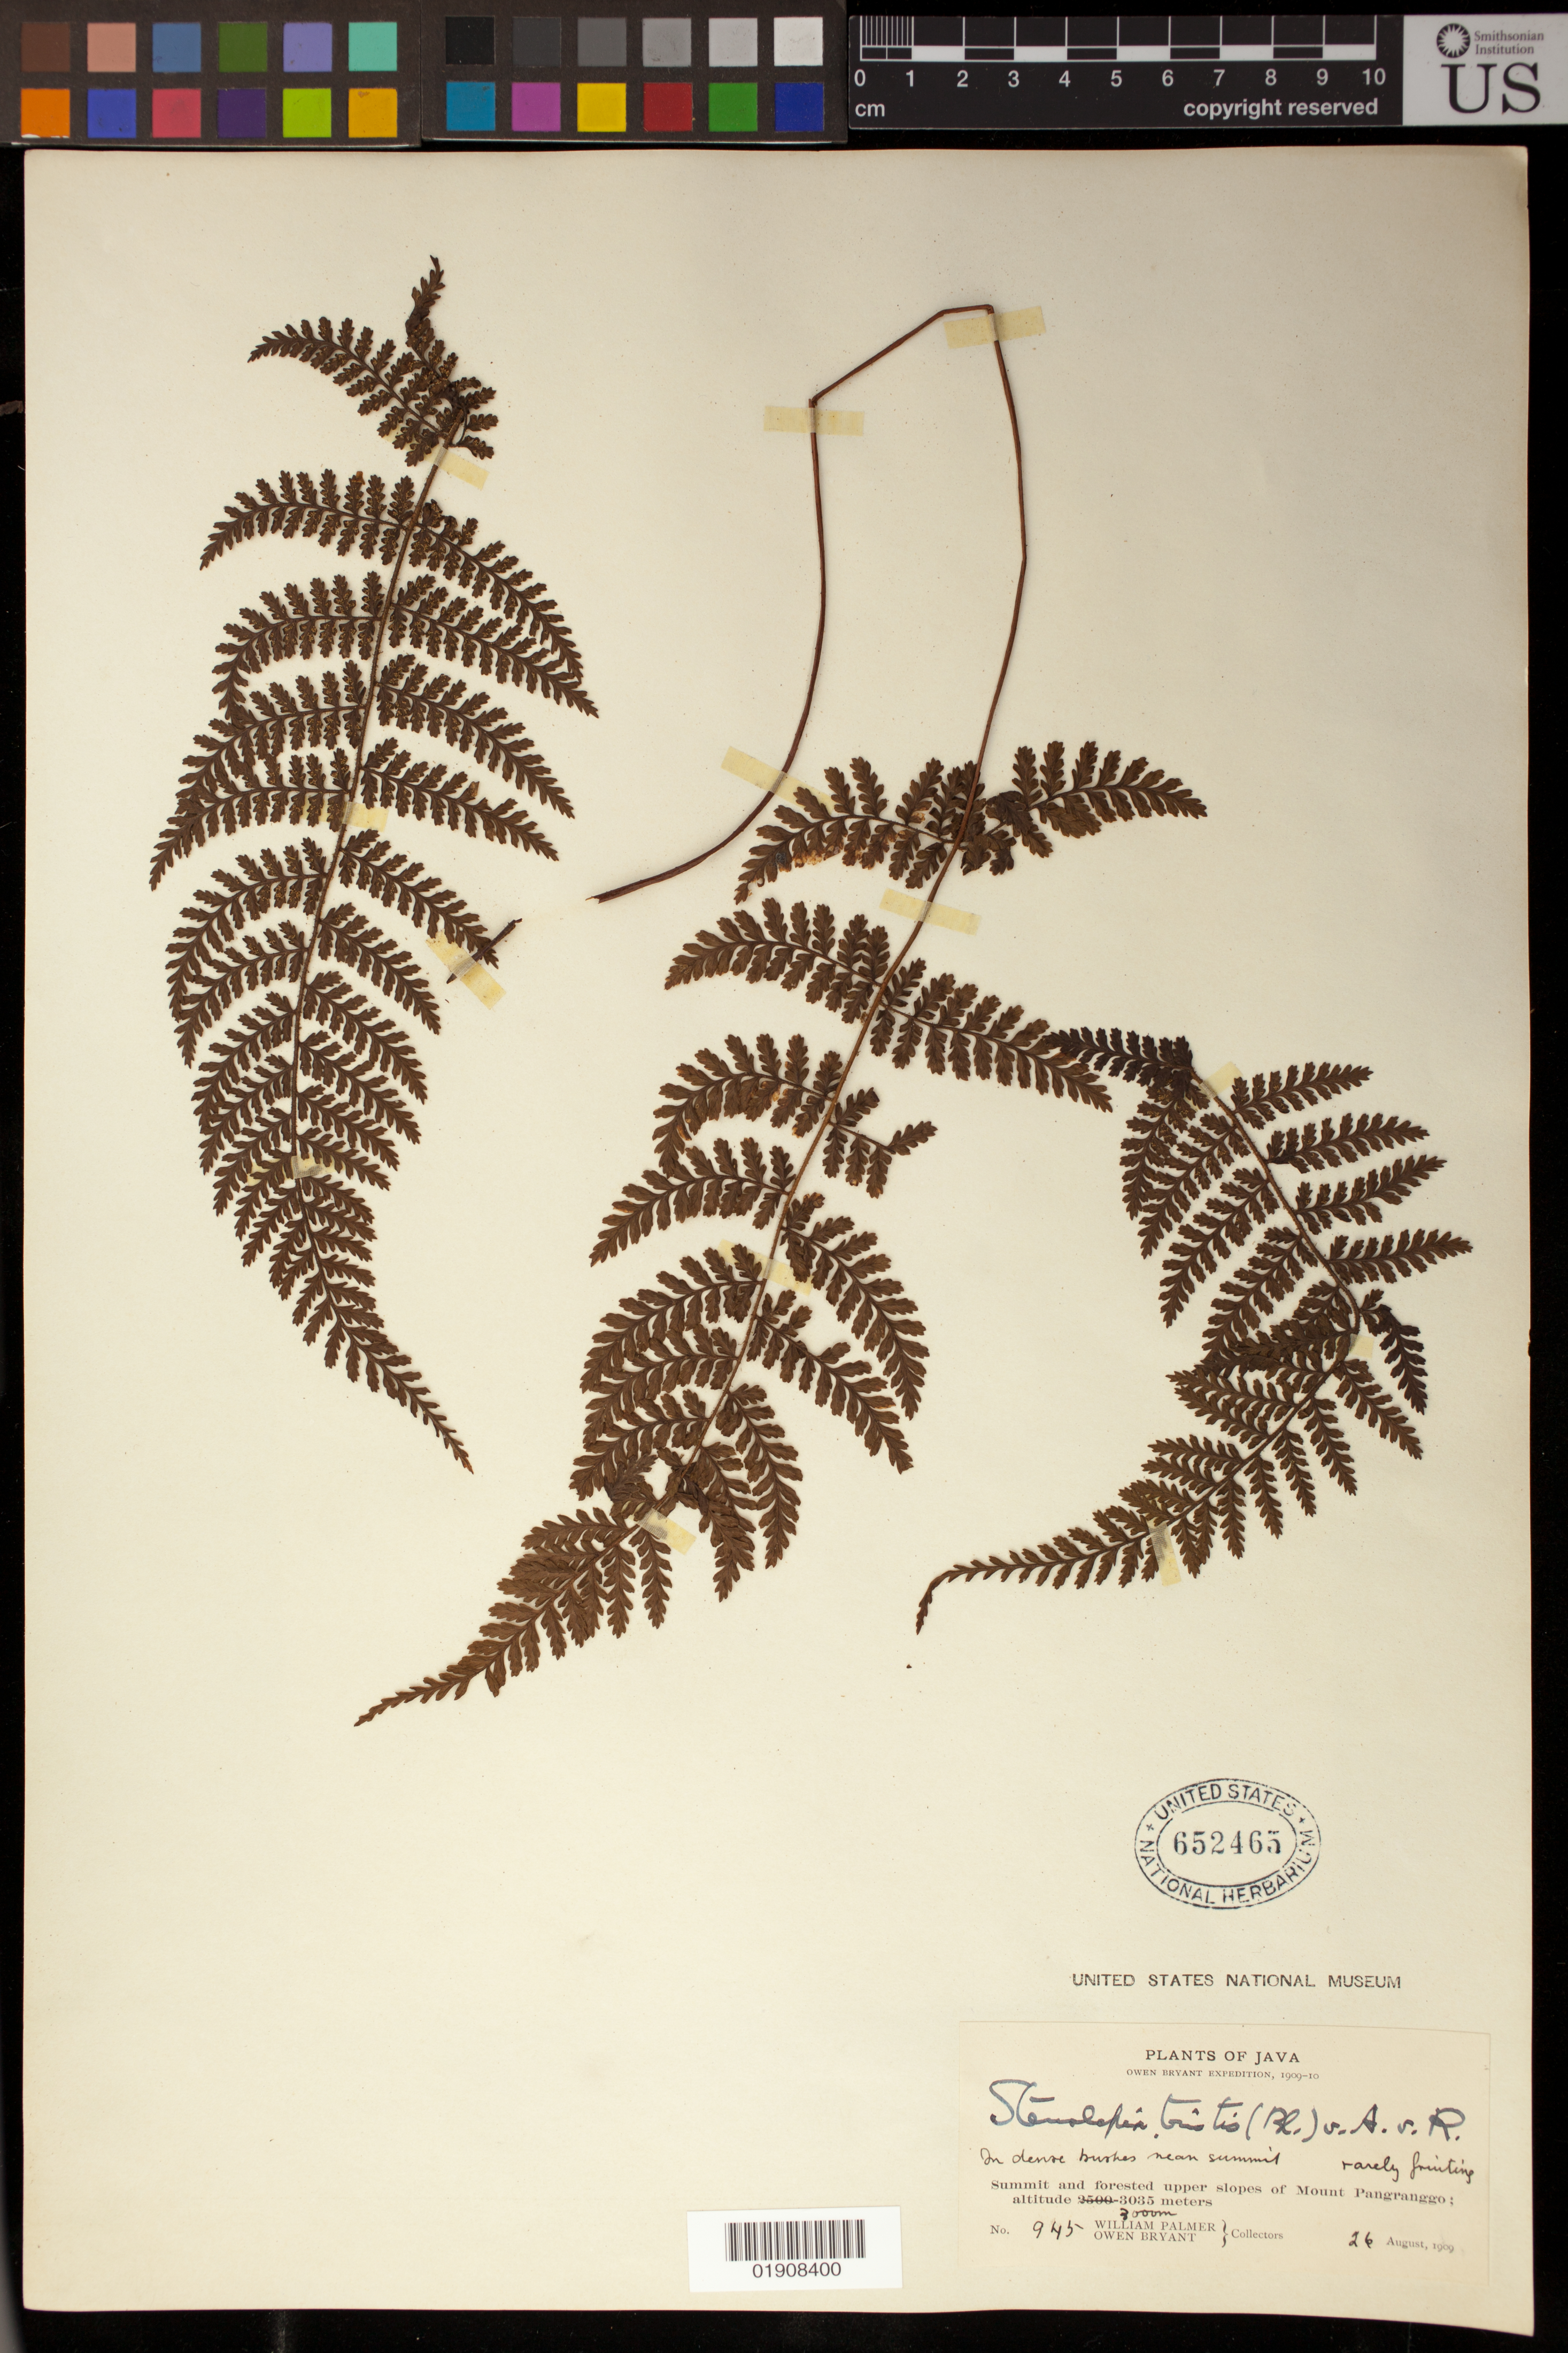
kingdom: Plantae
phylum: Tracheophyta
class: Polypodiopsida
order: Polypodiales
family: Dryopteridaceae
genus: Dryopteris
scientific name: Dryopteris hypolepidioides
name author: Rosenst.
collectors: W. Palmer & O. Bryant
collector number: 945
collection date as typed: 26 Aug 1909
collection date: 1909-08-26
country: Indonesia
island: Java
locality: Summit and forested upper slopes of Mount Pangranggo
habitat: In dense bushes near summit.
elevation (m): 3000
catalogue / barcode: US 652465